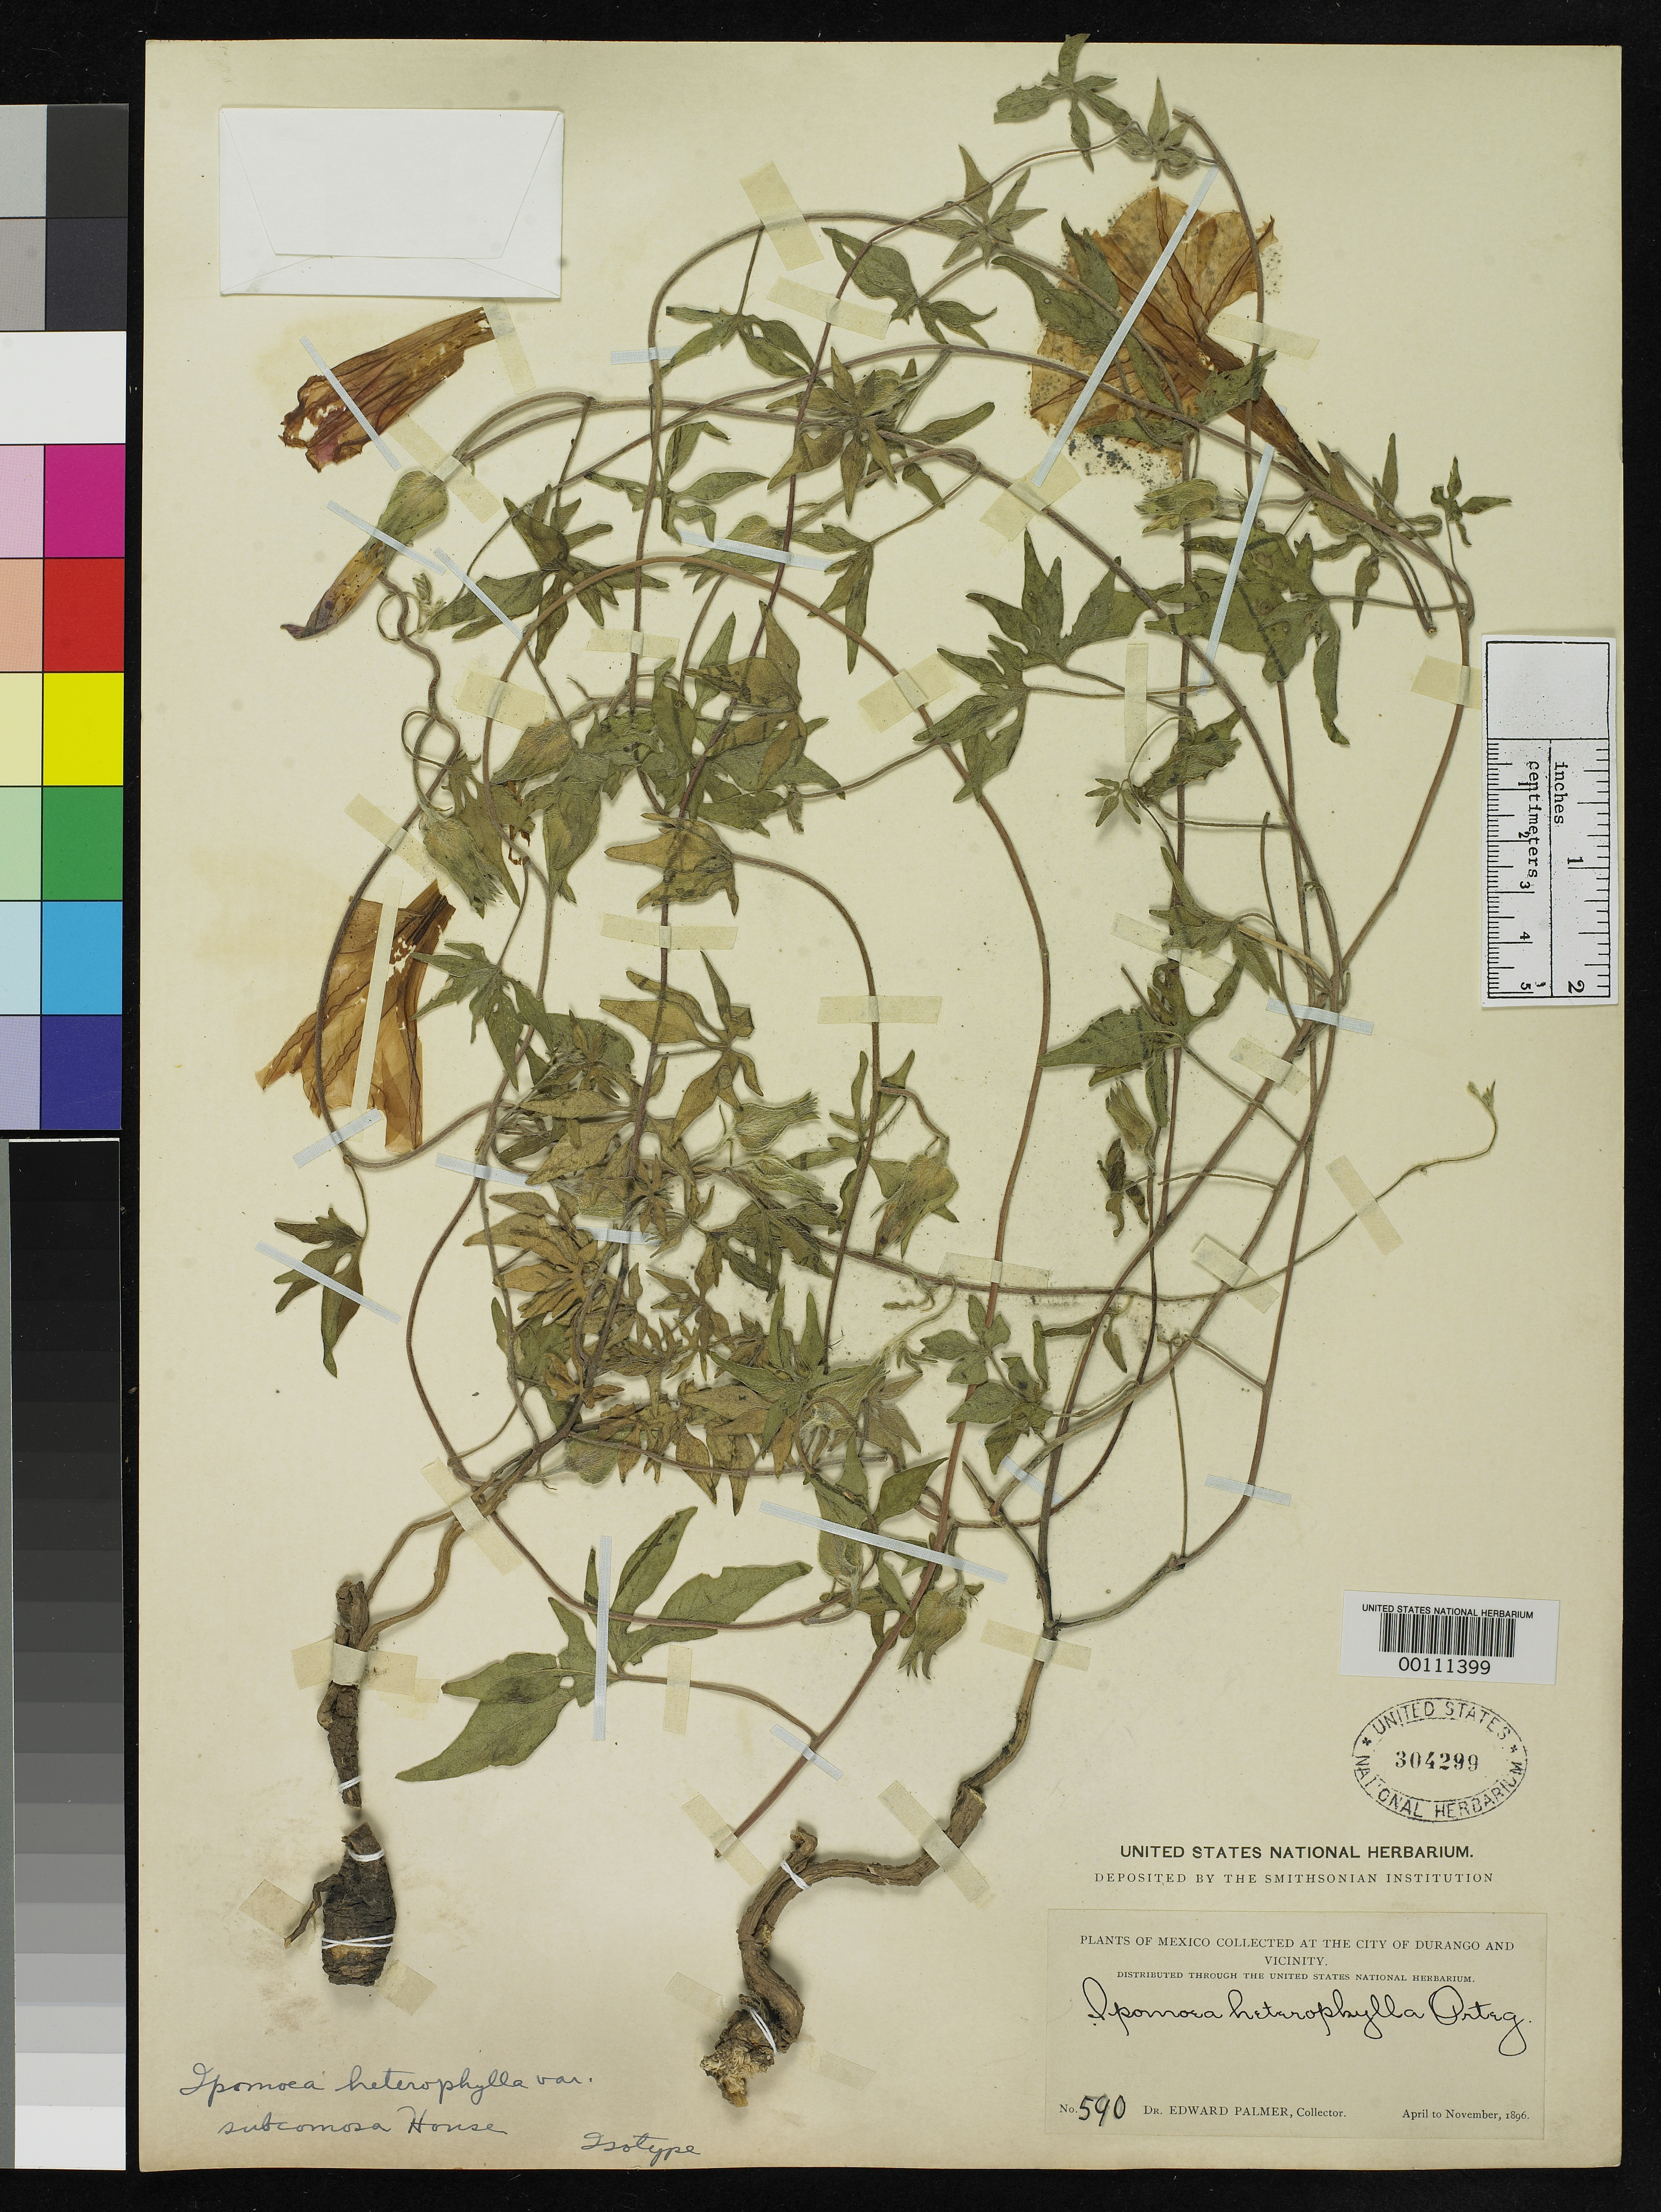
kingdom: Plantae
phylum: Tracheophyta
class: Magnoliopsida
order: Solanales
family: Convolvulaceae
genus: Ipomoea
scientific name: Ipomoea heterophylla var. subcomosa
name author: House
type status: Isotype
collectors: E. Palmer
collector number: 590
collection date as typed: Apr 1896 to -- Nov 1896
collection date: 1896-04/1896-11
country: Mexico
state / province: Durango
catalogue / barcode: US 304299